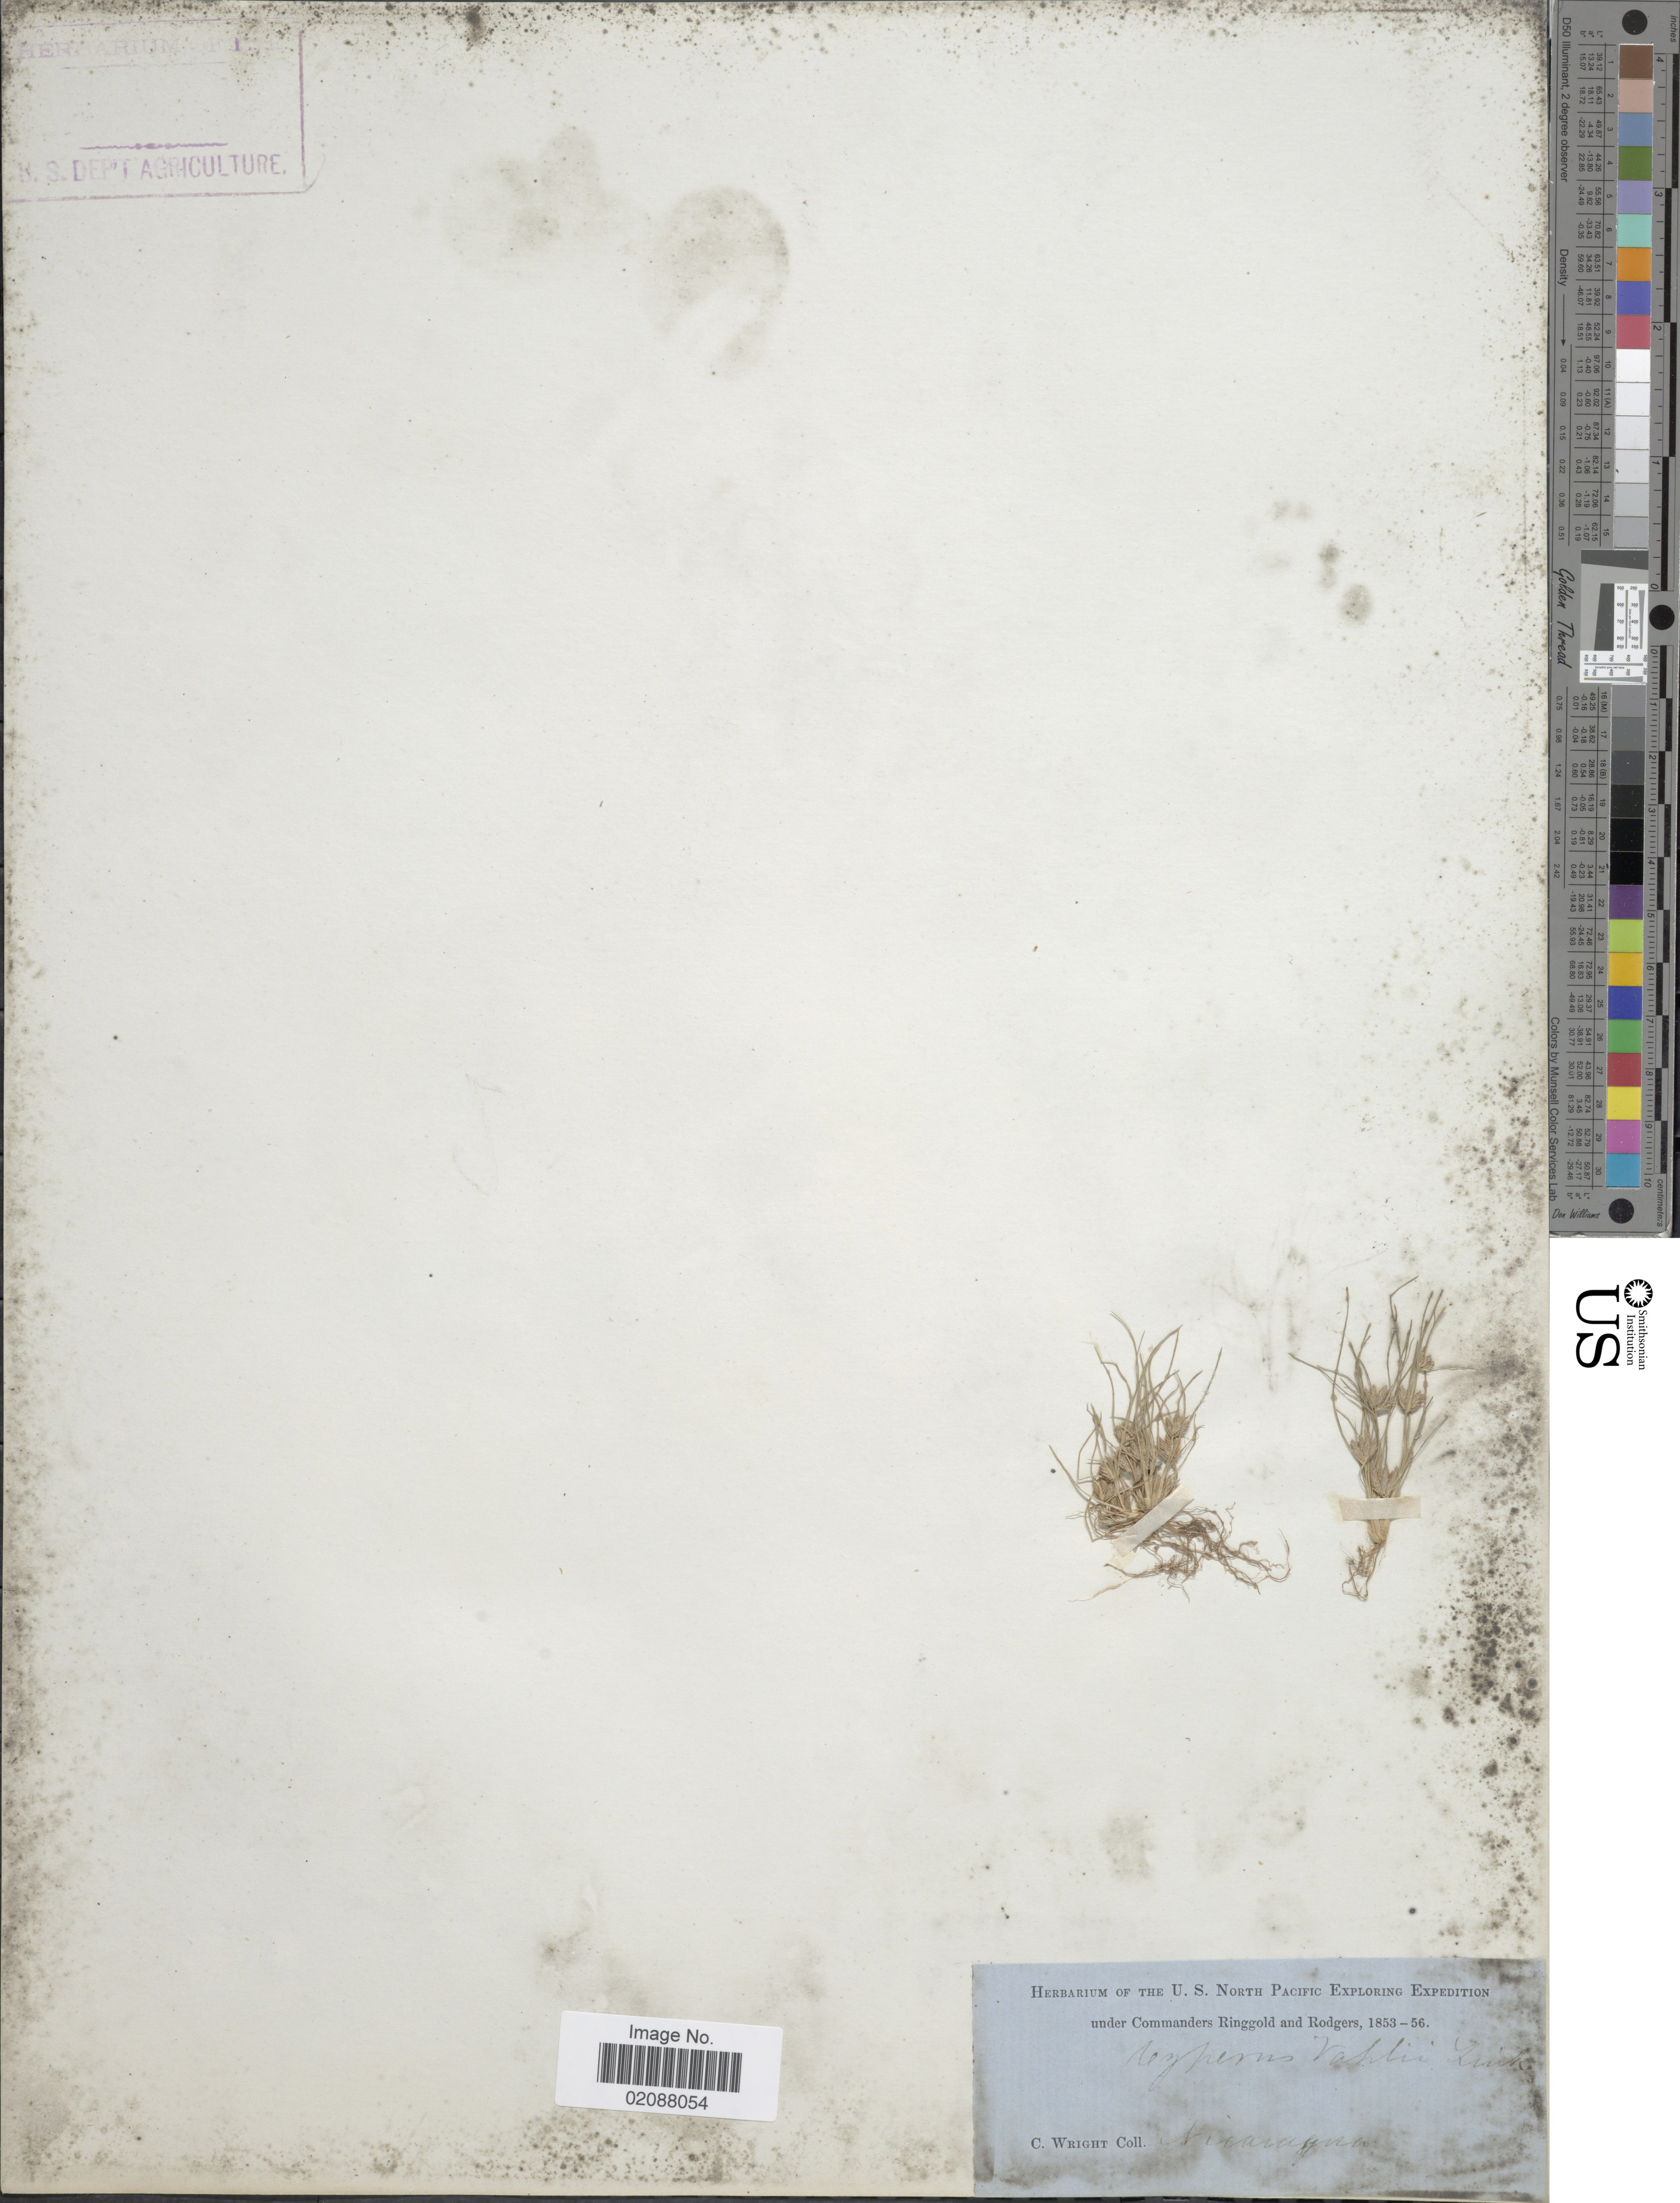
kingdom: Plantae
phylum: Tracheophyta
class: Liliopsida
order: Poales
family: Cyperaceae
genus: Fimbristylis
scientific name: Fimbristylis vahlii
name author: (Lam.) Link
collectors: C. Wright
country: Nicaragua